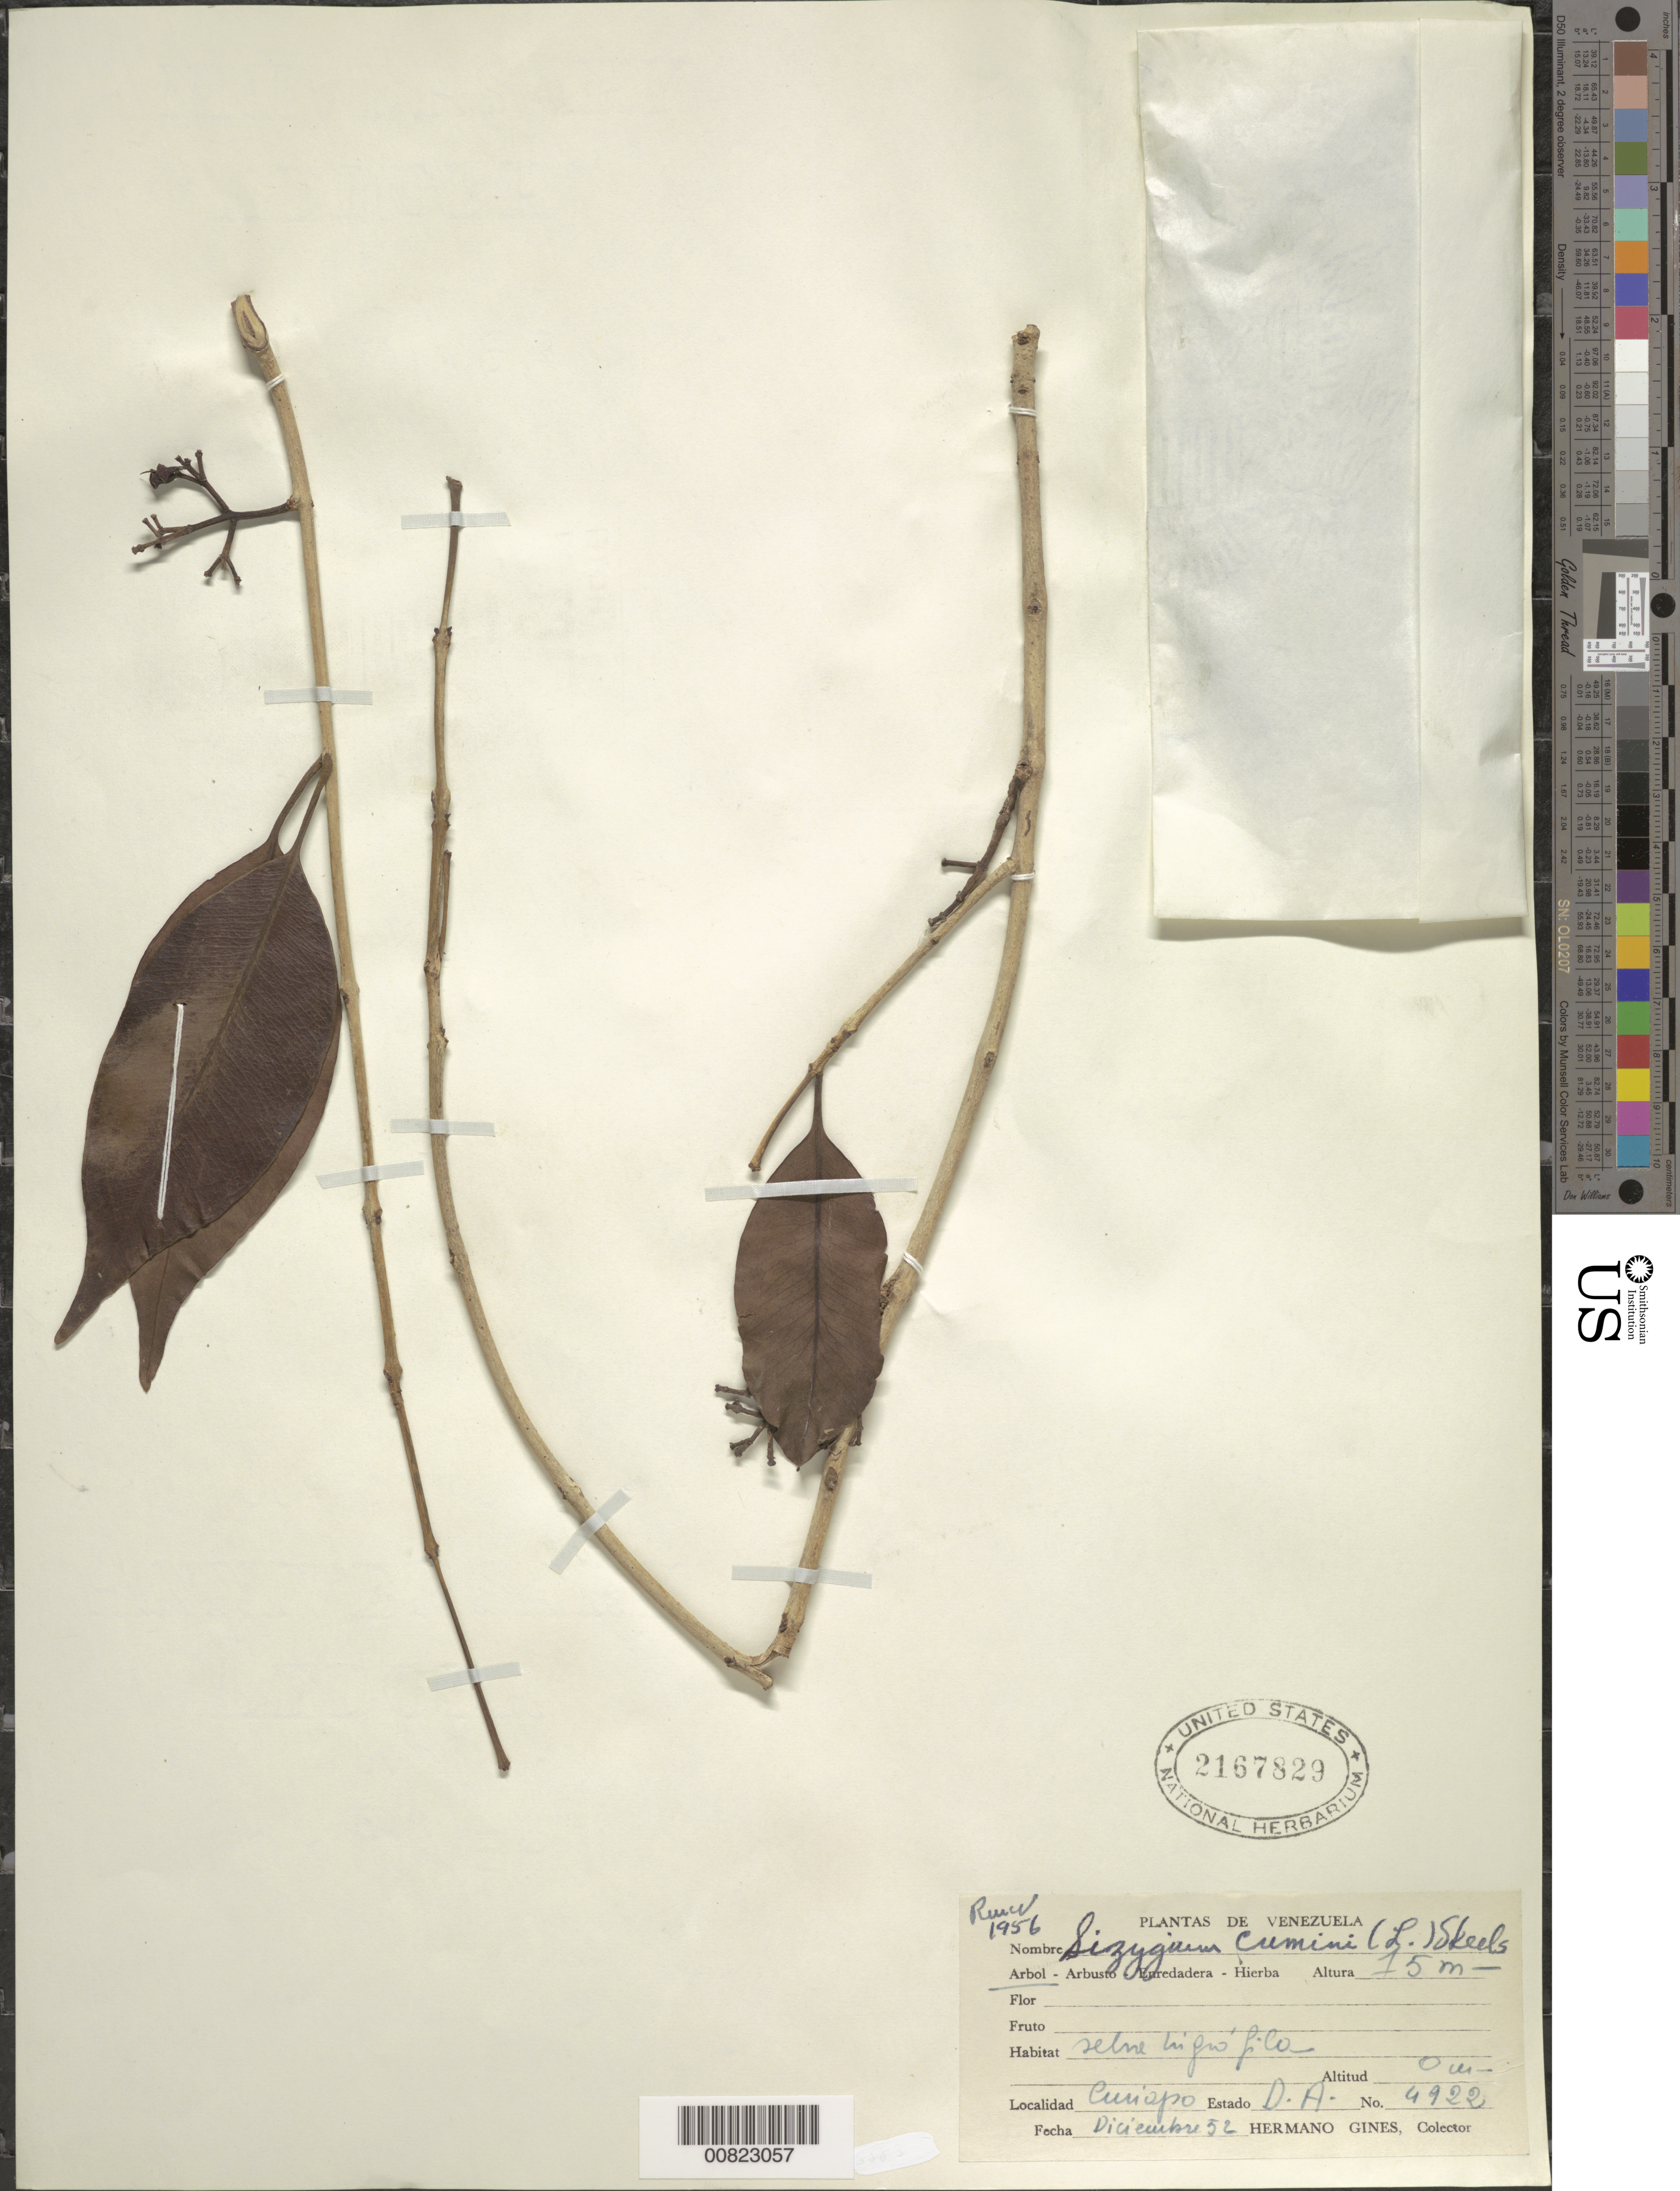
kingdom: Plantae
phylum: Tracheophyta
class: Magnoliopsida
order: Myrtales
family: Myrtaceae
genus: Syzygium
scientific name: Syzygium cumini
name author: (L.) Skeels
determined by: McVaugh, R.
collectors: H. Gines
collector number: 4922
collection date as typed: Dec-52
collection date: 1952-12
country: Venezuela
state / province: Delta Amacuro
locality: Curiapo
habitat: Selva higrófila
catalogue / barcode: US 2167829